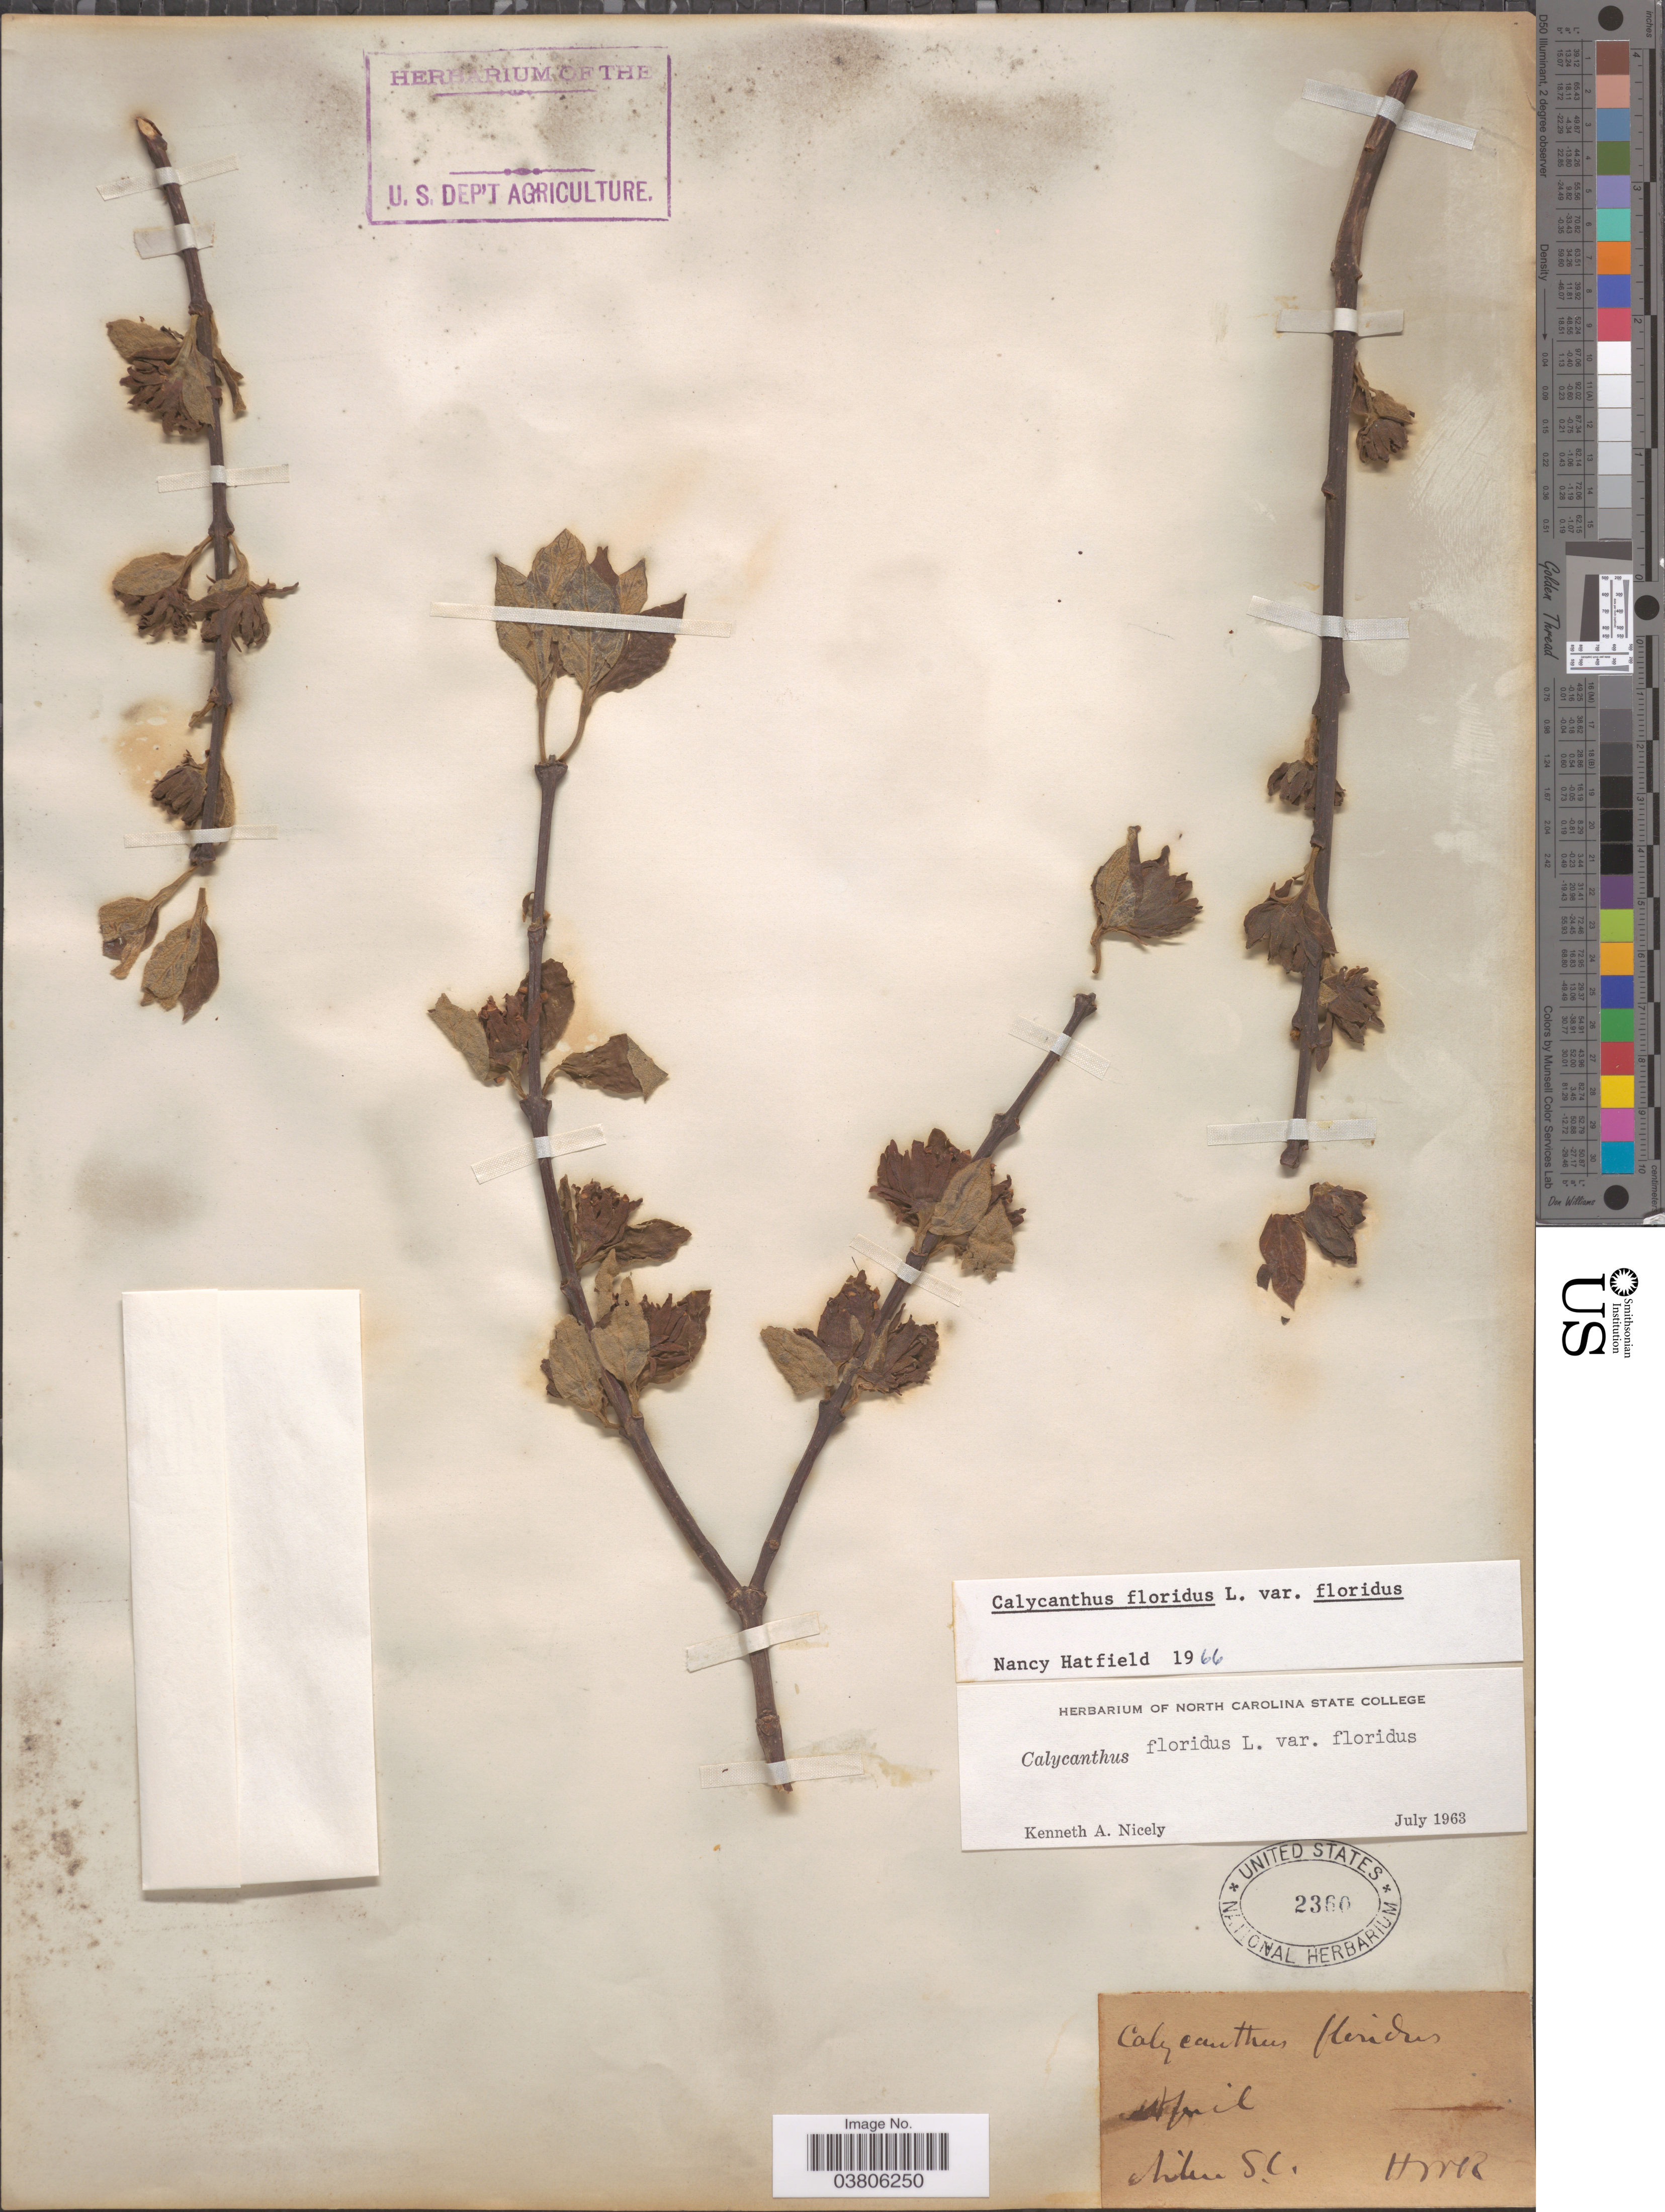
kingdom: Plantae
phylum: Tracheophyta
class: Magnoliopsida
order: Laurales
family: Calycanthaceae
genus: Calycanthus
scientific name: Calycanthus floridus var. floridus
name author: L.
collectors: H. M. R.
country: United States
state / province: South Carolina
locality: Aiken.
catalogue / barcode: US 2360